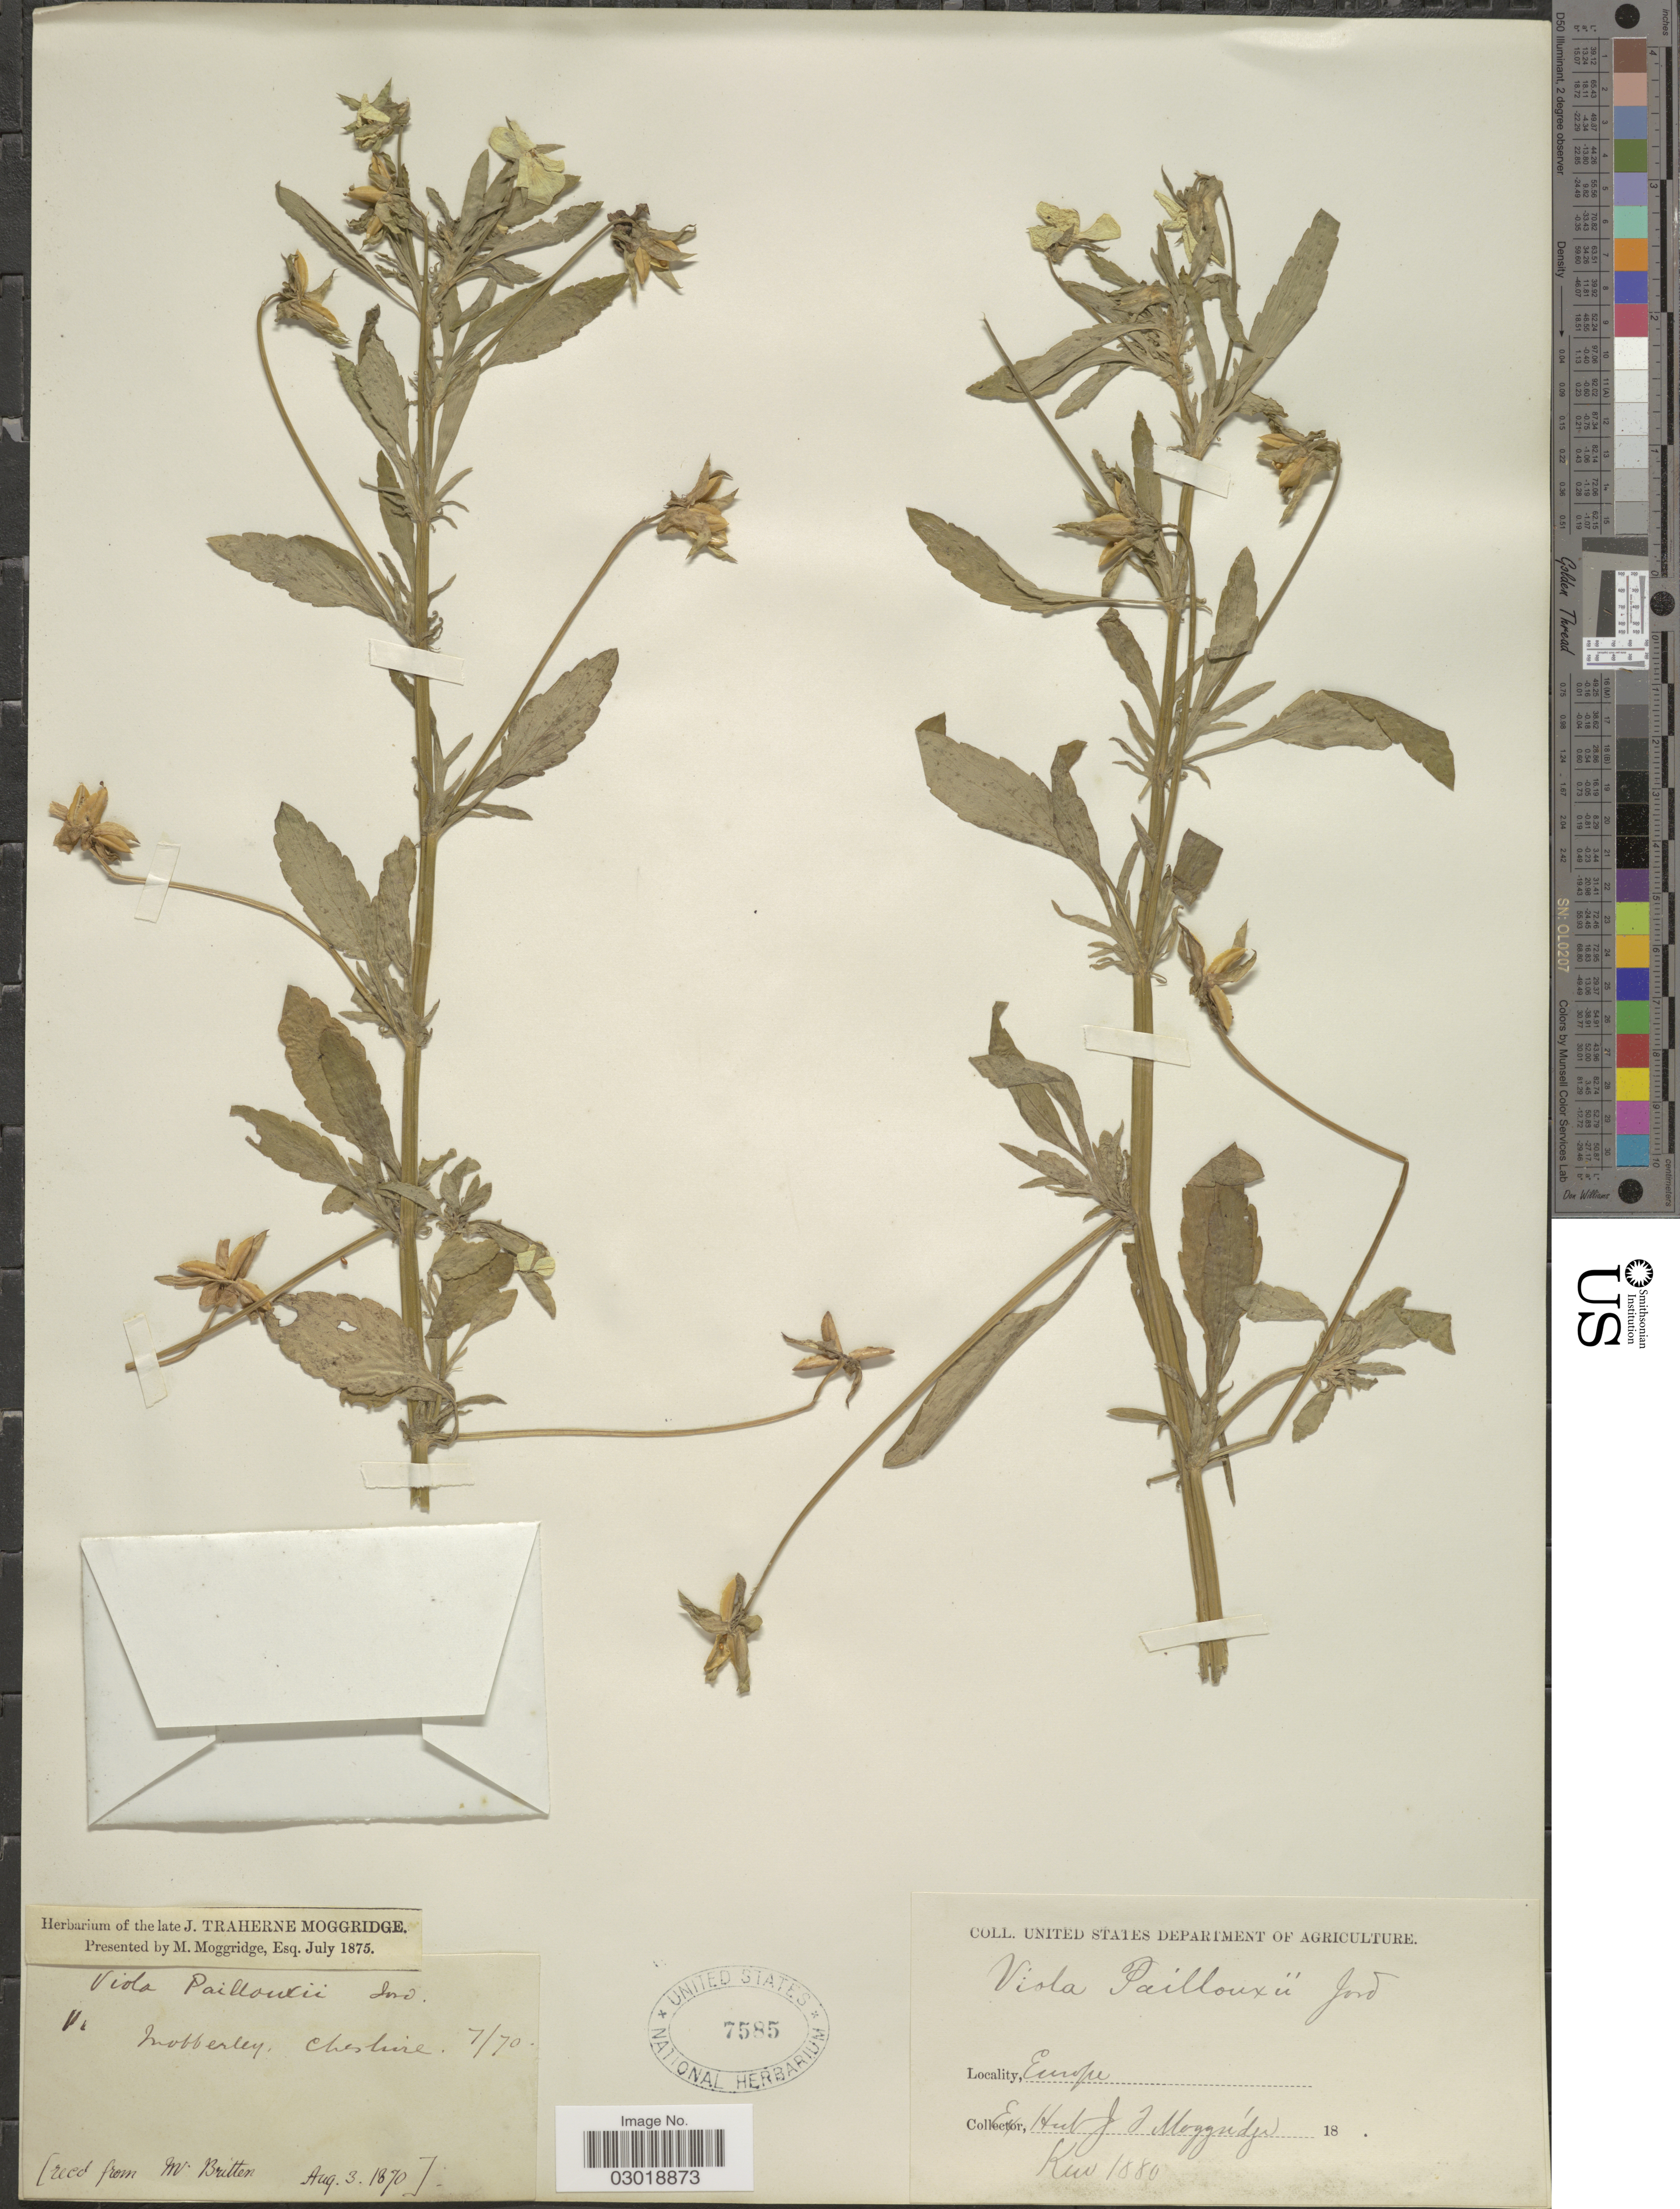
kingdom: Plantae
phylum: Tracheophyta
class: Magnoliopsida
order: Malpighiales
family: Violaceae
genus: Viola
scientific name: Viola paillouxi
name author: Jord.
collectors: ex herb. J.T. Moggridge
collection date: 1870-07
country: United Kingdom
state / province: England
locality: Europe, Mobberley, Cheshire.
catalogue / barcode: US 7585